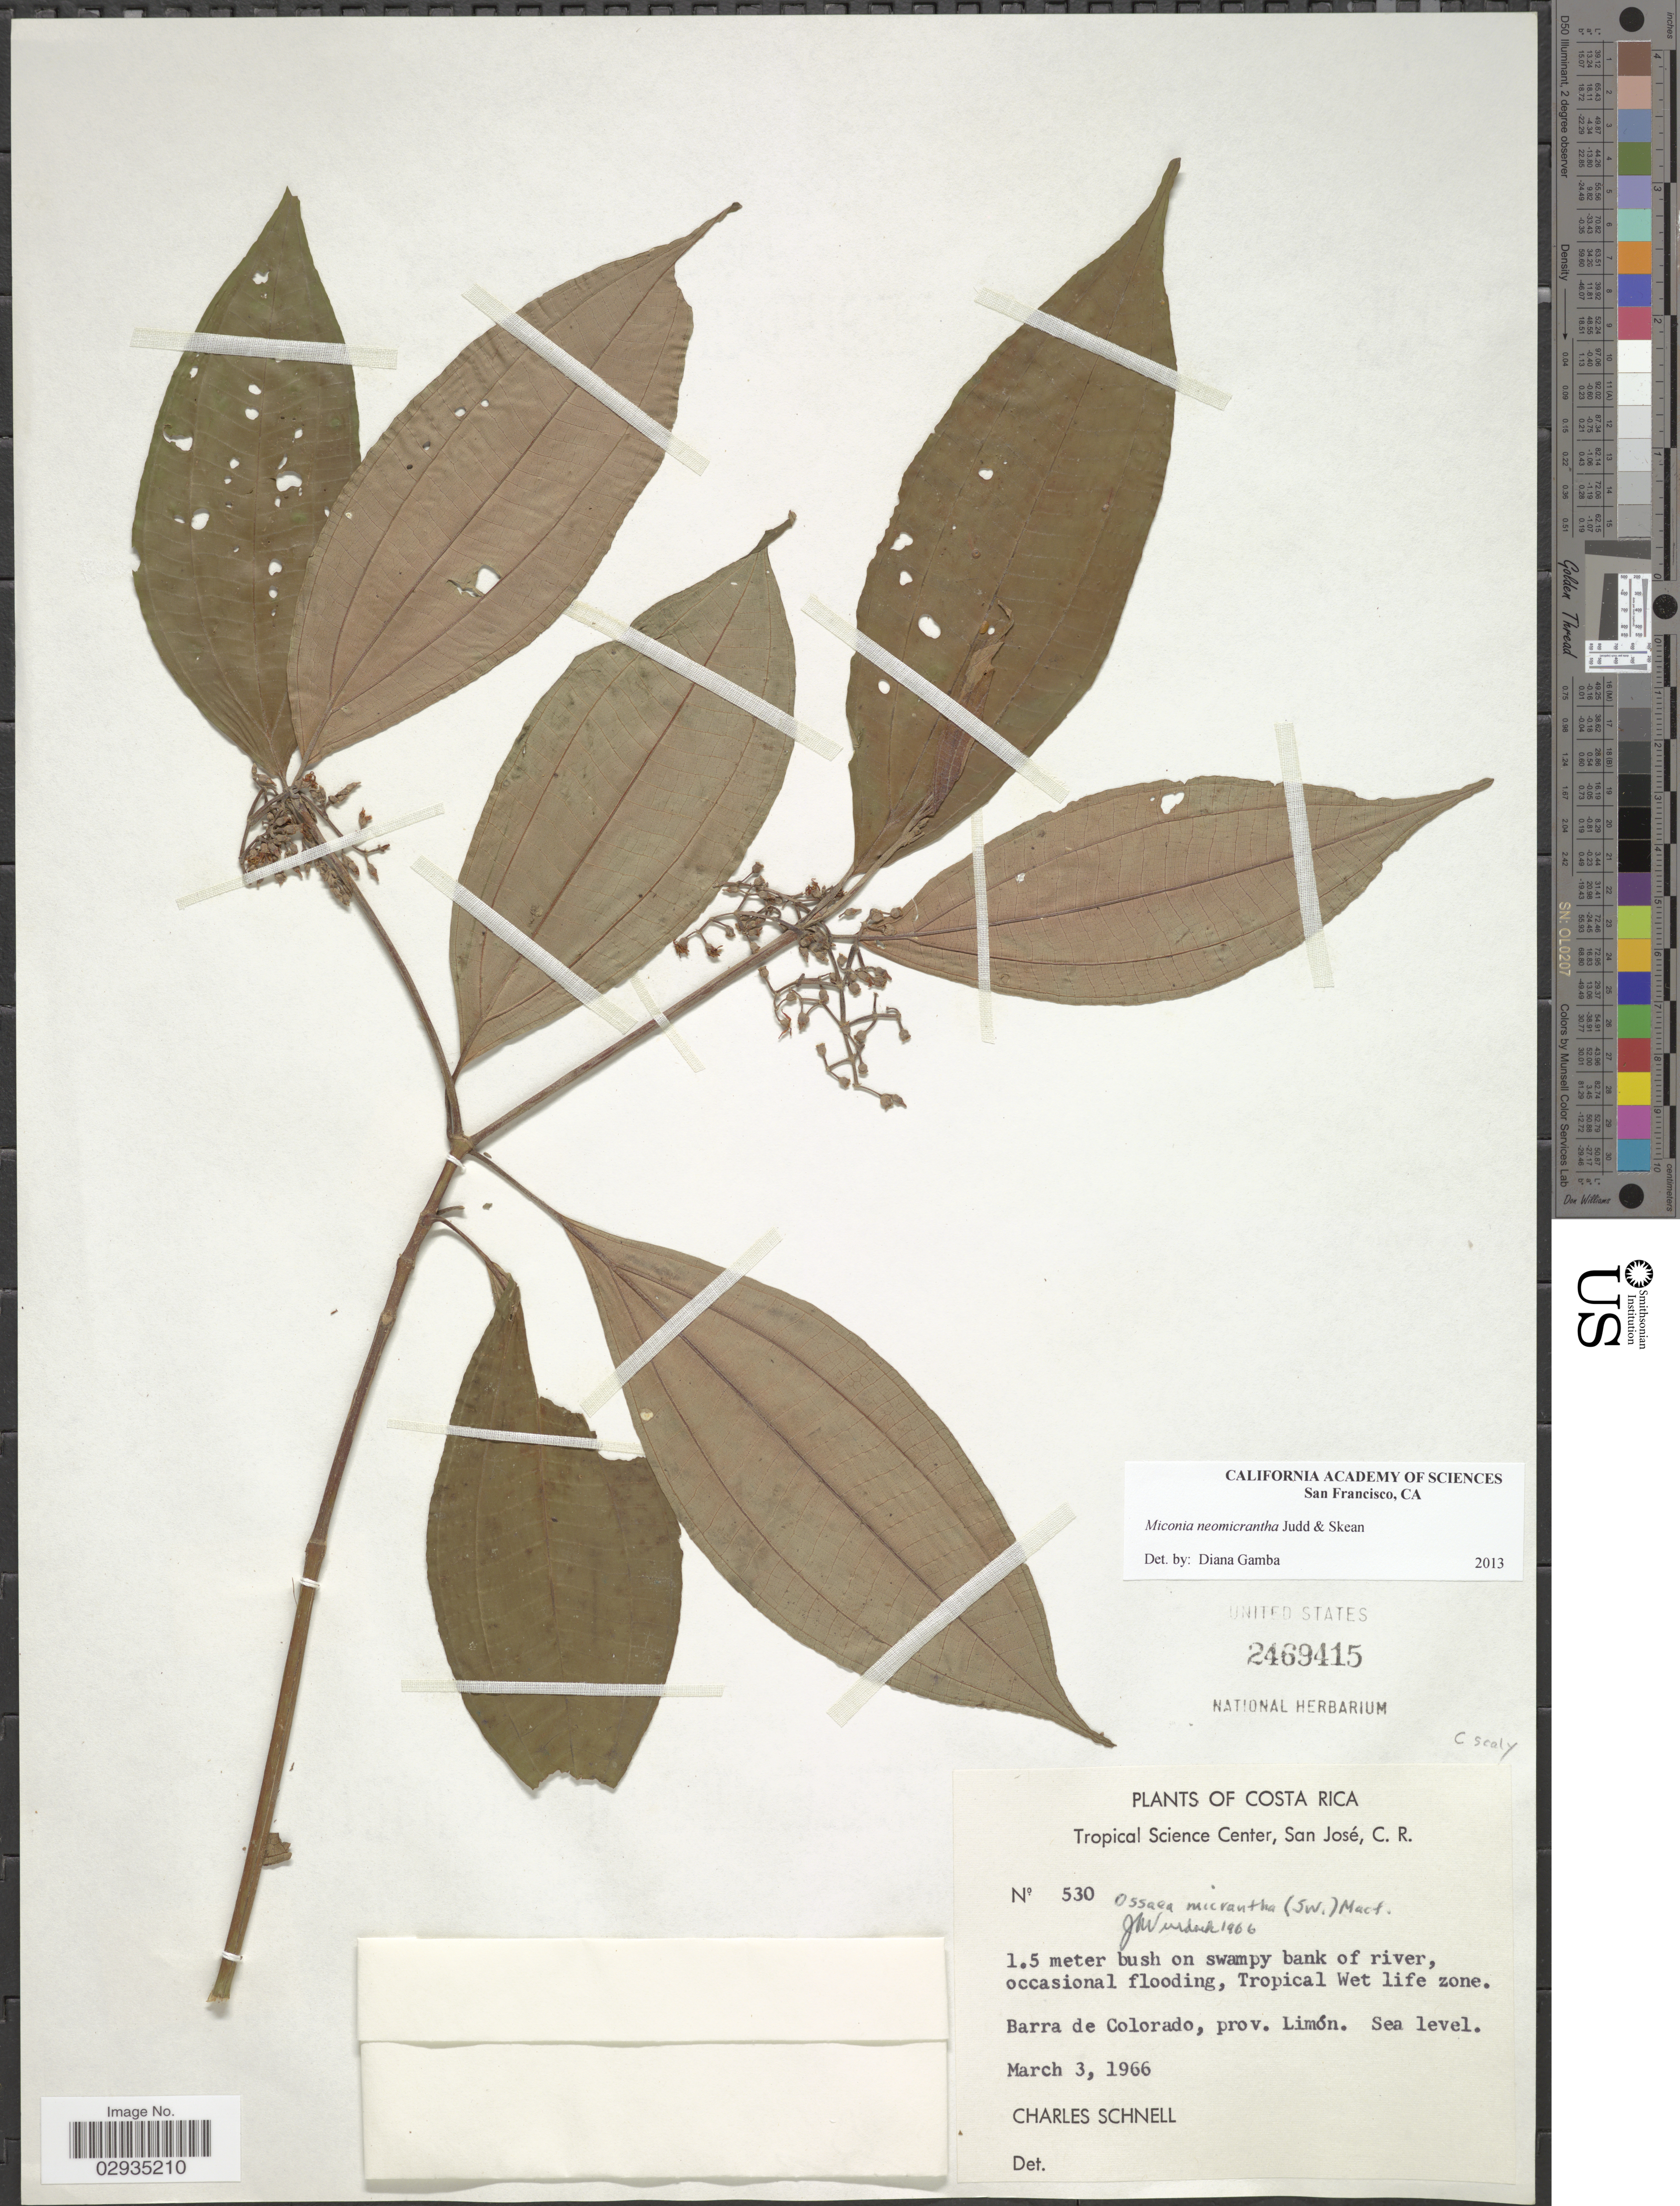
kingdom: Plantae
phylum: Tracheophyta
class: Magnoliopsida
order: Myrtales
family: Melastomataceae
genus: Miconia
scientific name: Miconia neomicrantha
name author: Judd & Skean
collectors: C. Schnell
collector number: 530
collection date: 1966-03-03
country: Costa Rica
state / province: Limón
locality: Tropical Wet life zone, Barra de Colorado.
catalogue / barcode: US 2469415